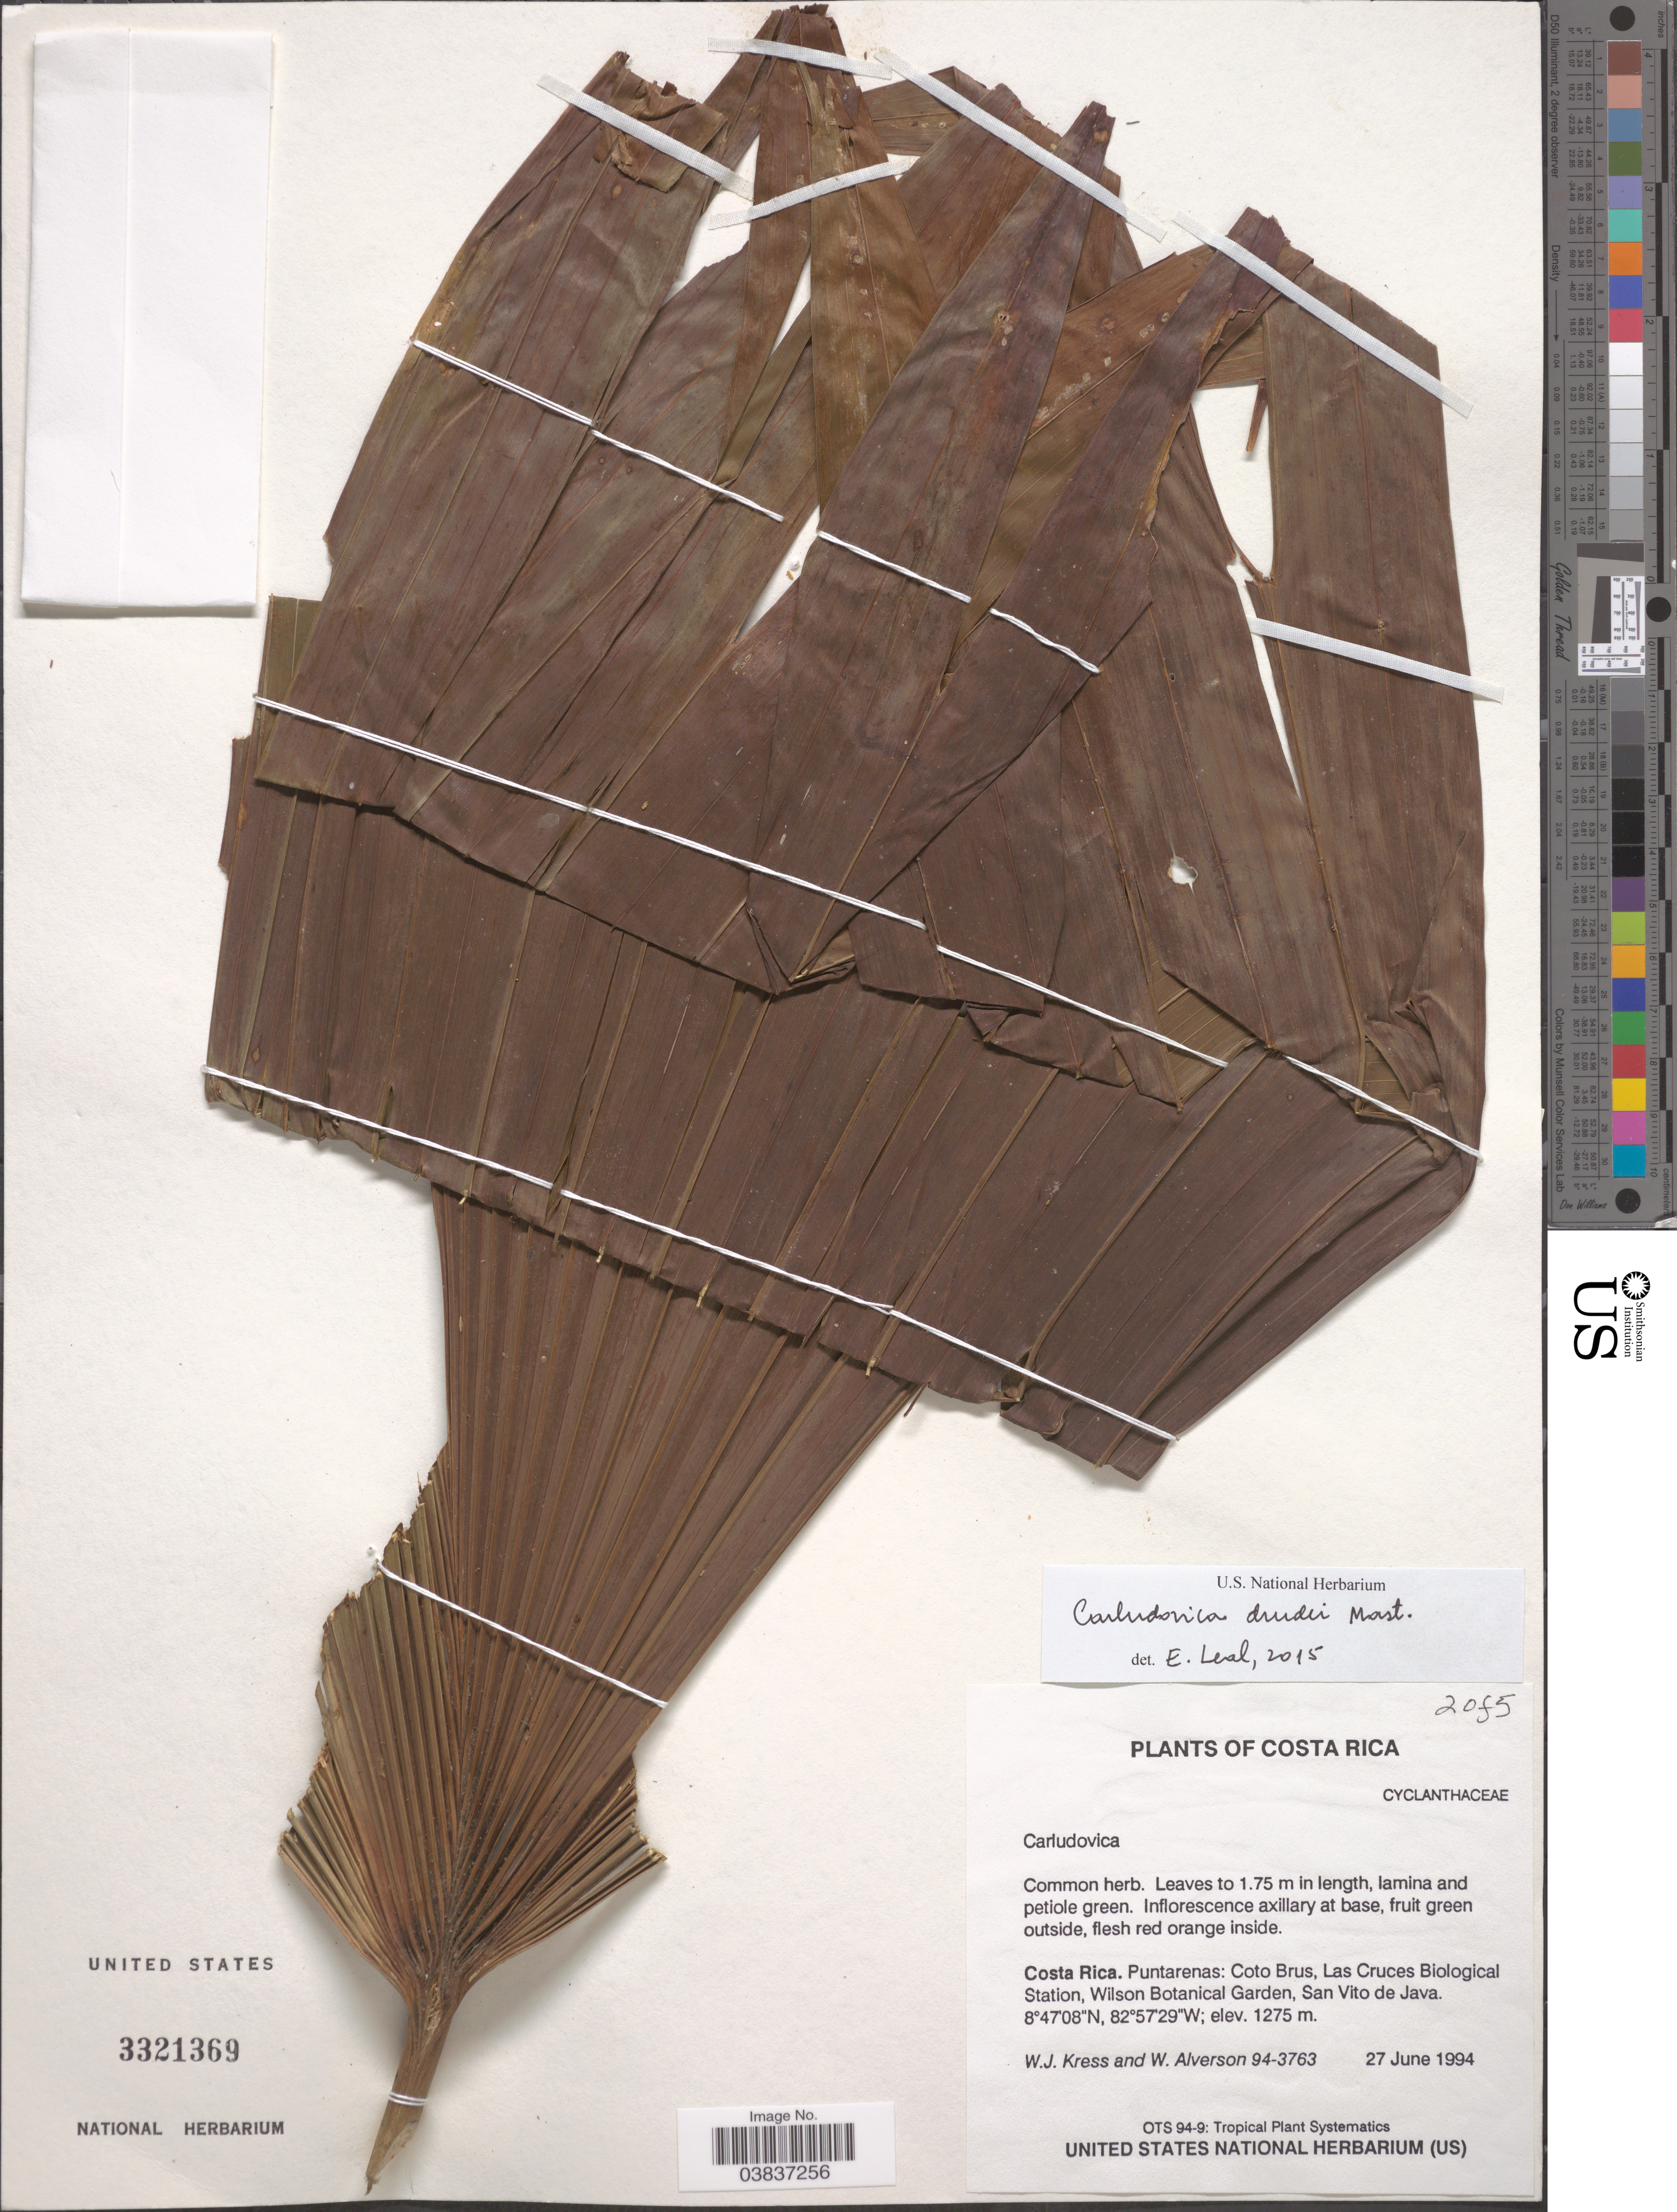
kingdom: Plantae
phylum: Tracheophyta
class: Liliopsida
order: Pandanales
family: Cyclanthaceae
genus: Carludovica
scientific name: Carludovica drudei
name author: Mast.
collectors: W. J. Kress & W. S. Alverson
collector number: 94-3763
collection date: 1994-06-27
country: Costa Rica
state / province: Puntarenas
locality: Coto Brus, Las Cruces Biological Station, Wilson Botanical Garden, San Vito de Java.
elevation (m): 1275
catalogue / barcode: US 3321369